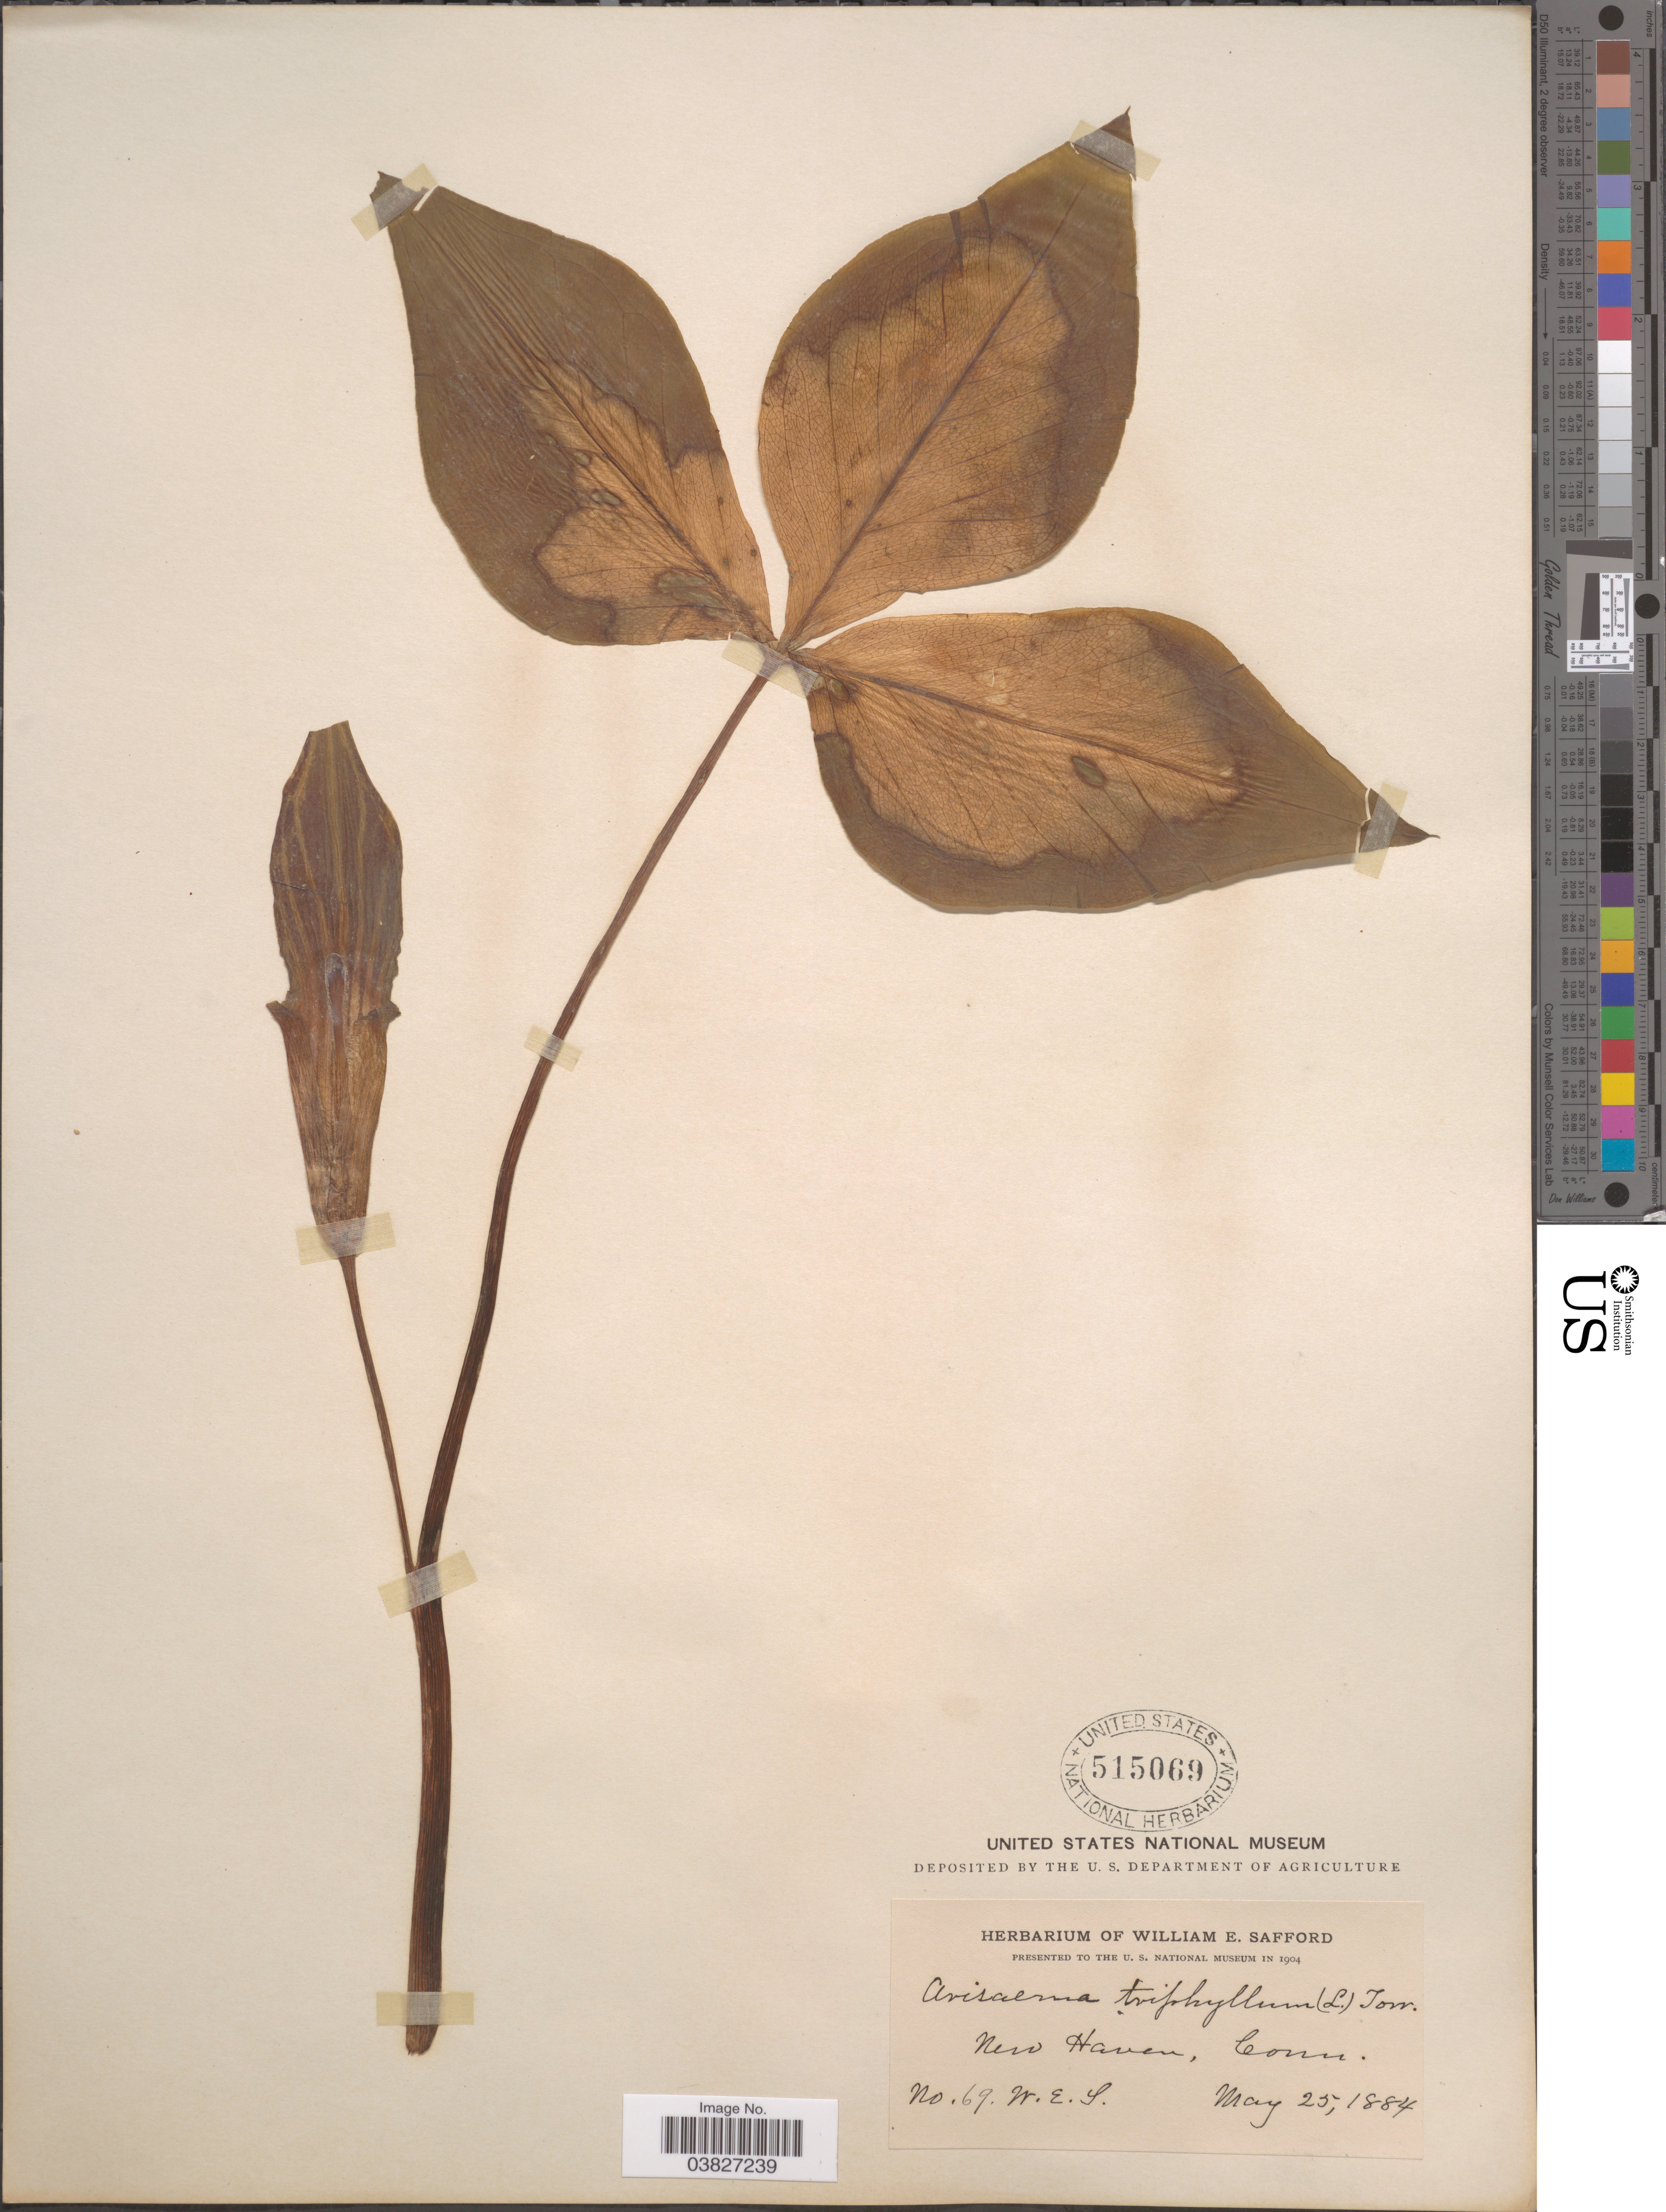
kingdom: Plantae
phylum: Tracheophyta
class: Liliopsida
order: Alismatales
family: Araceae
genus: Arisaema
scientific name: Arisaema triphyllum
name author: (L.) Schott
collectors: W. E. Safford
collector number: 69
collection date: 1884-05-25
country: United States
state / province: Connecticut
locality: New Haven.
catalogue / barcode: US 515069